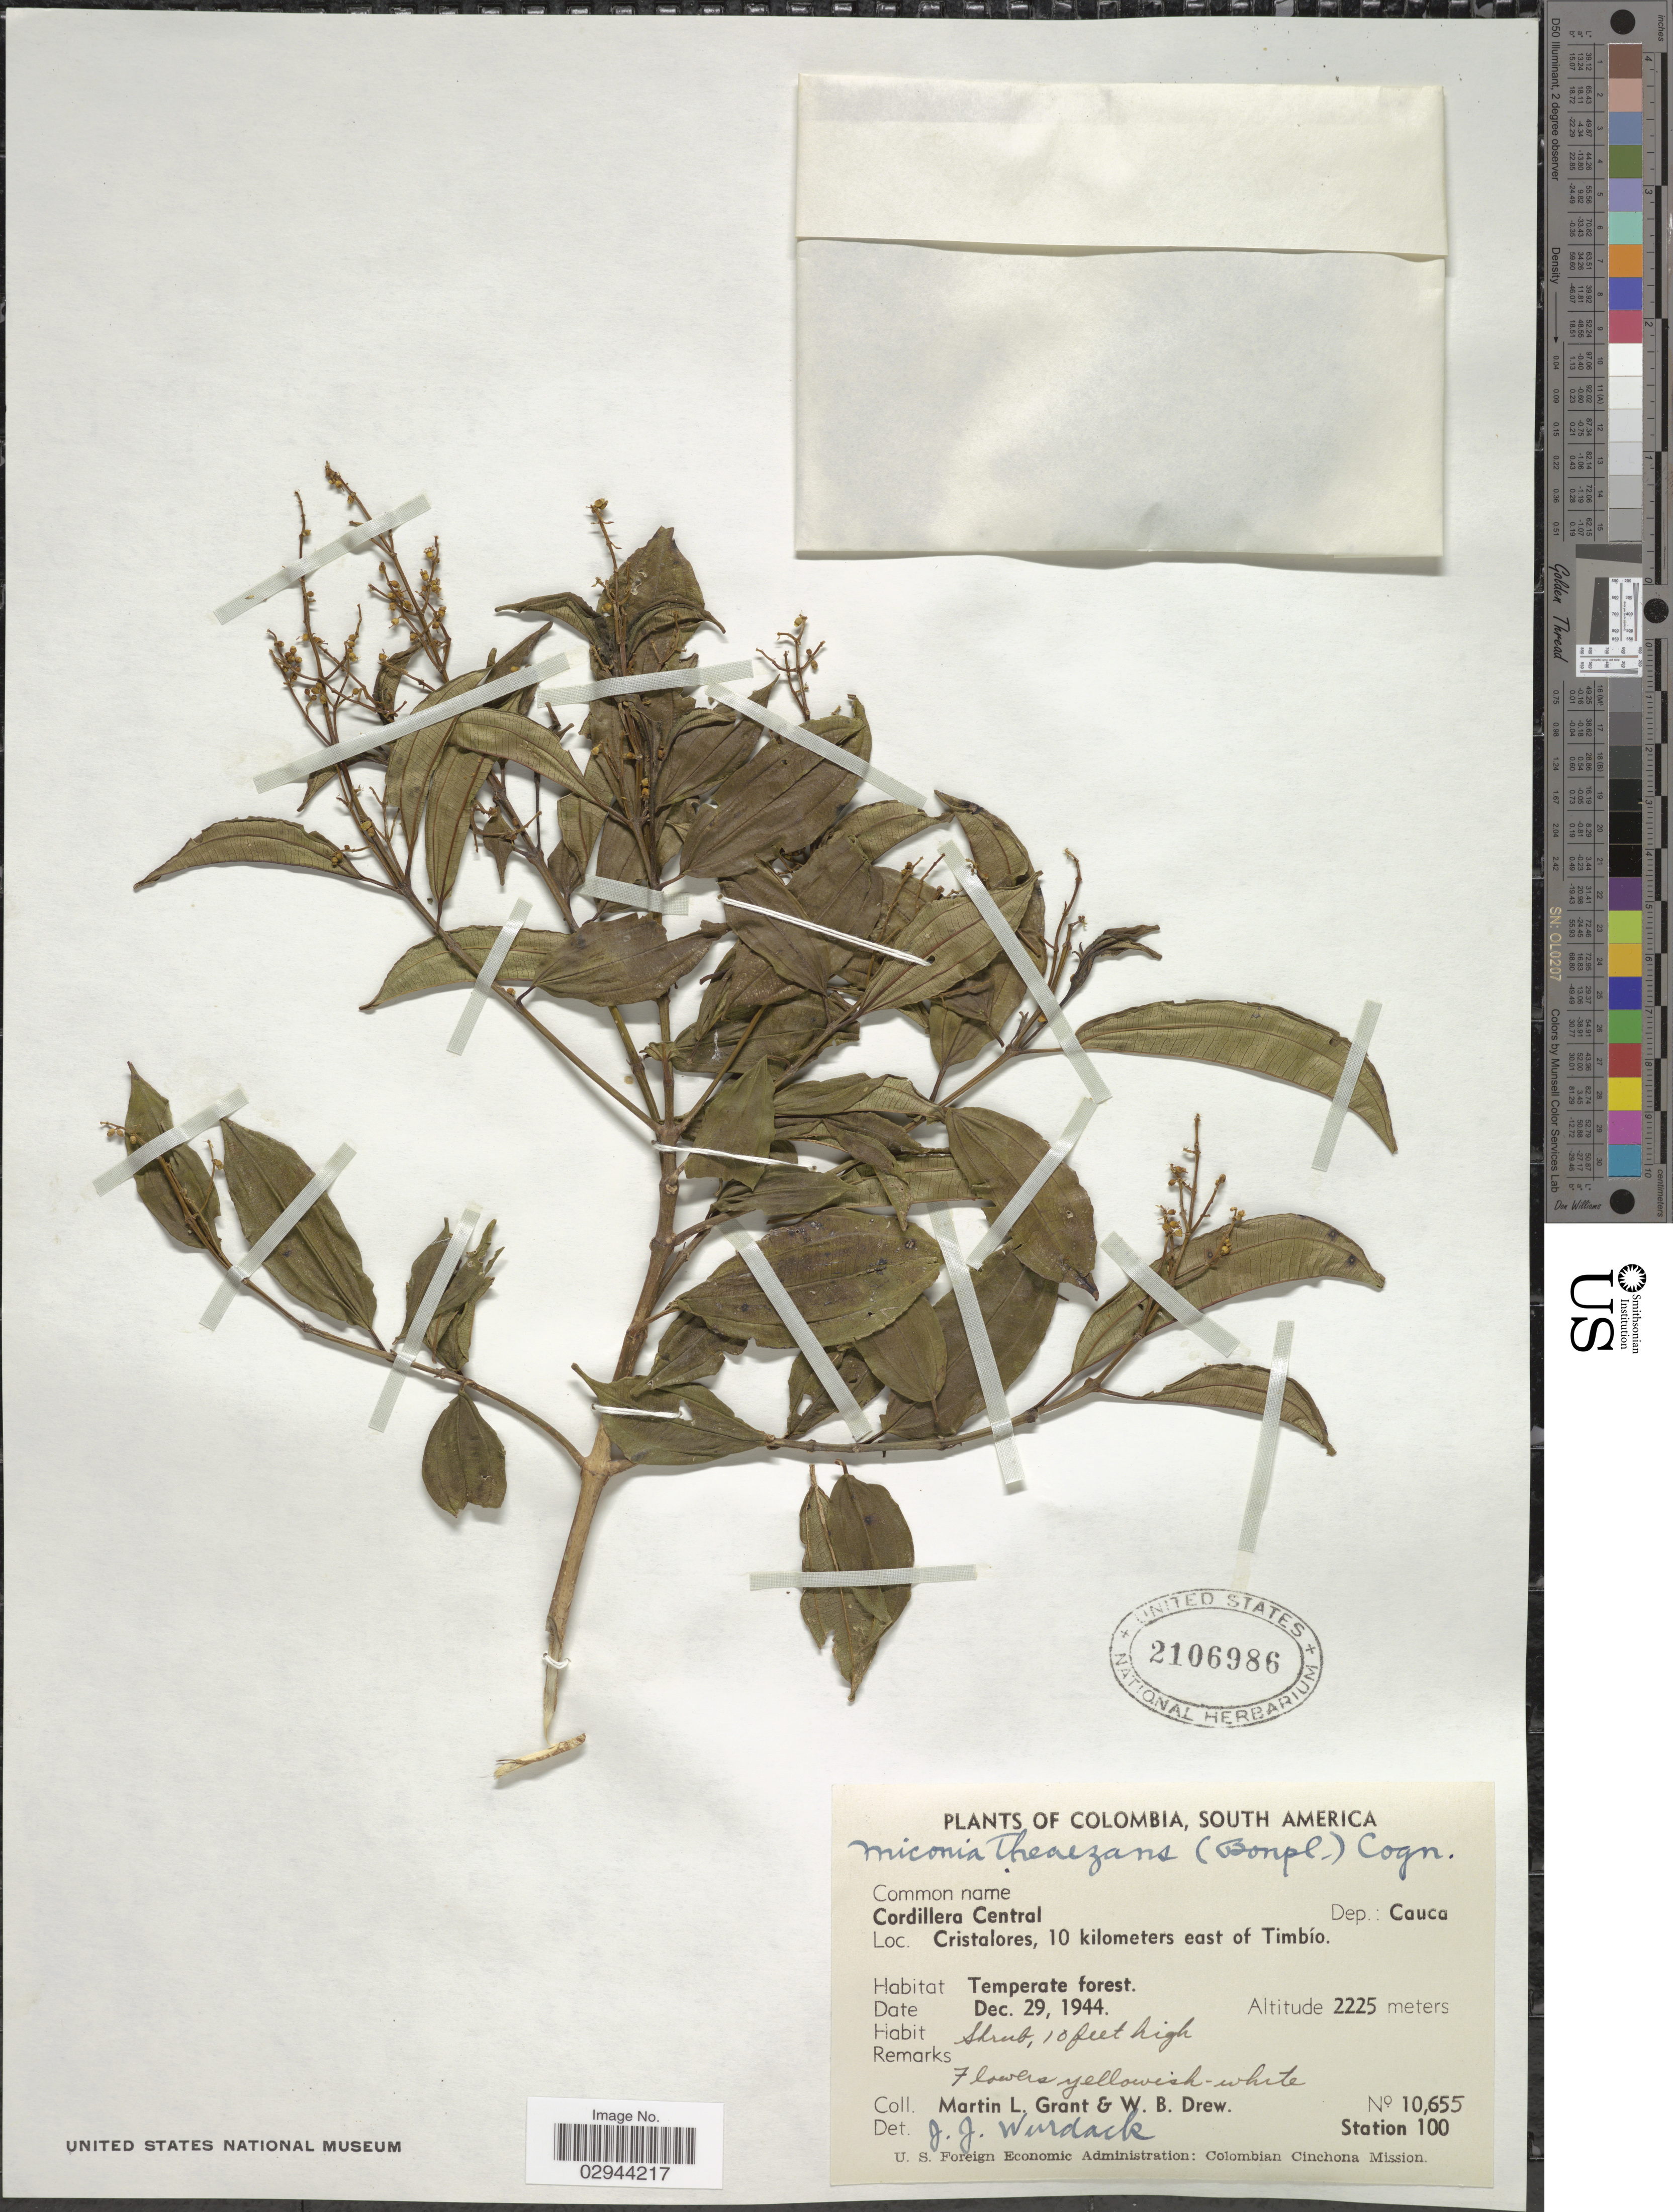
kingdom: Plantae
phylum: Tracheophyta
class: Magnoliopsida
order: Myrtales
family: Melastomataceae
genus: Miconia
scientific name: Miconia theizans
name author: (Bonpl.) Cogn.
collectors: M. L. Grant & W. B. Drew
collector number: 10655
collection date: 1944-12-29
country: Colombia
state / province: Cauca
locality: Cordillera Central, Dep. Cauca, Cristalores, 10 kilometers east of Timbío.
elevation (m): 2225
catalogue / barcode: US 2106986